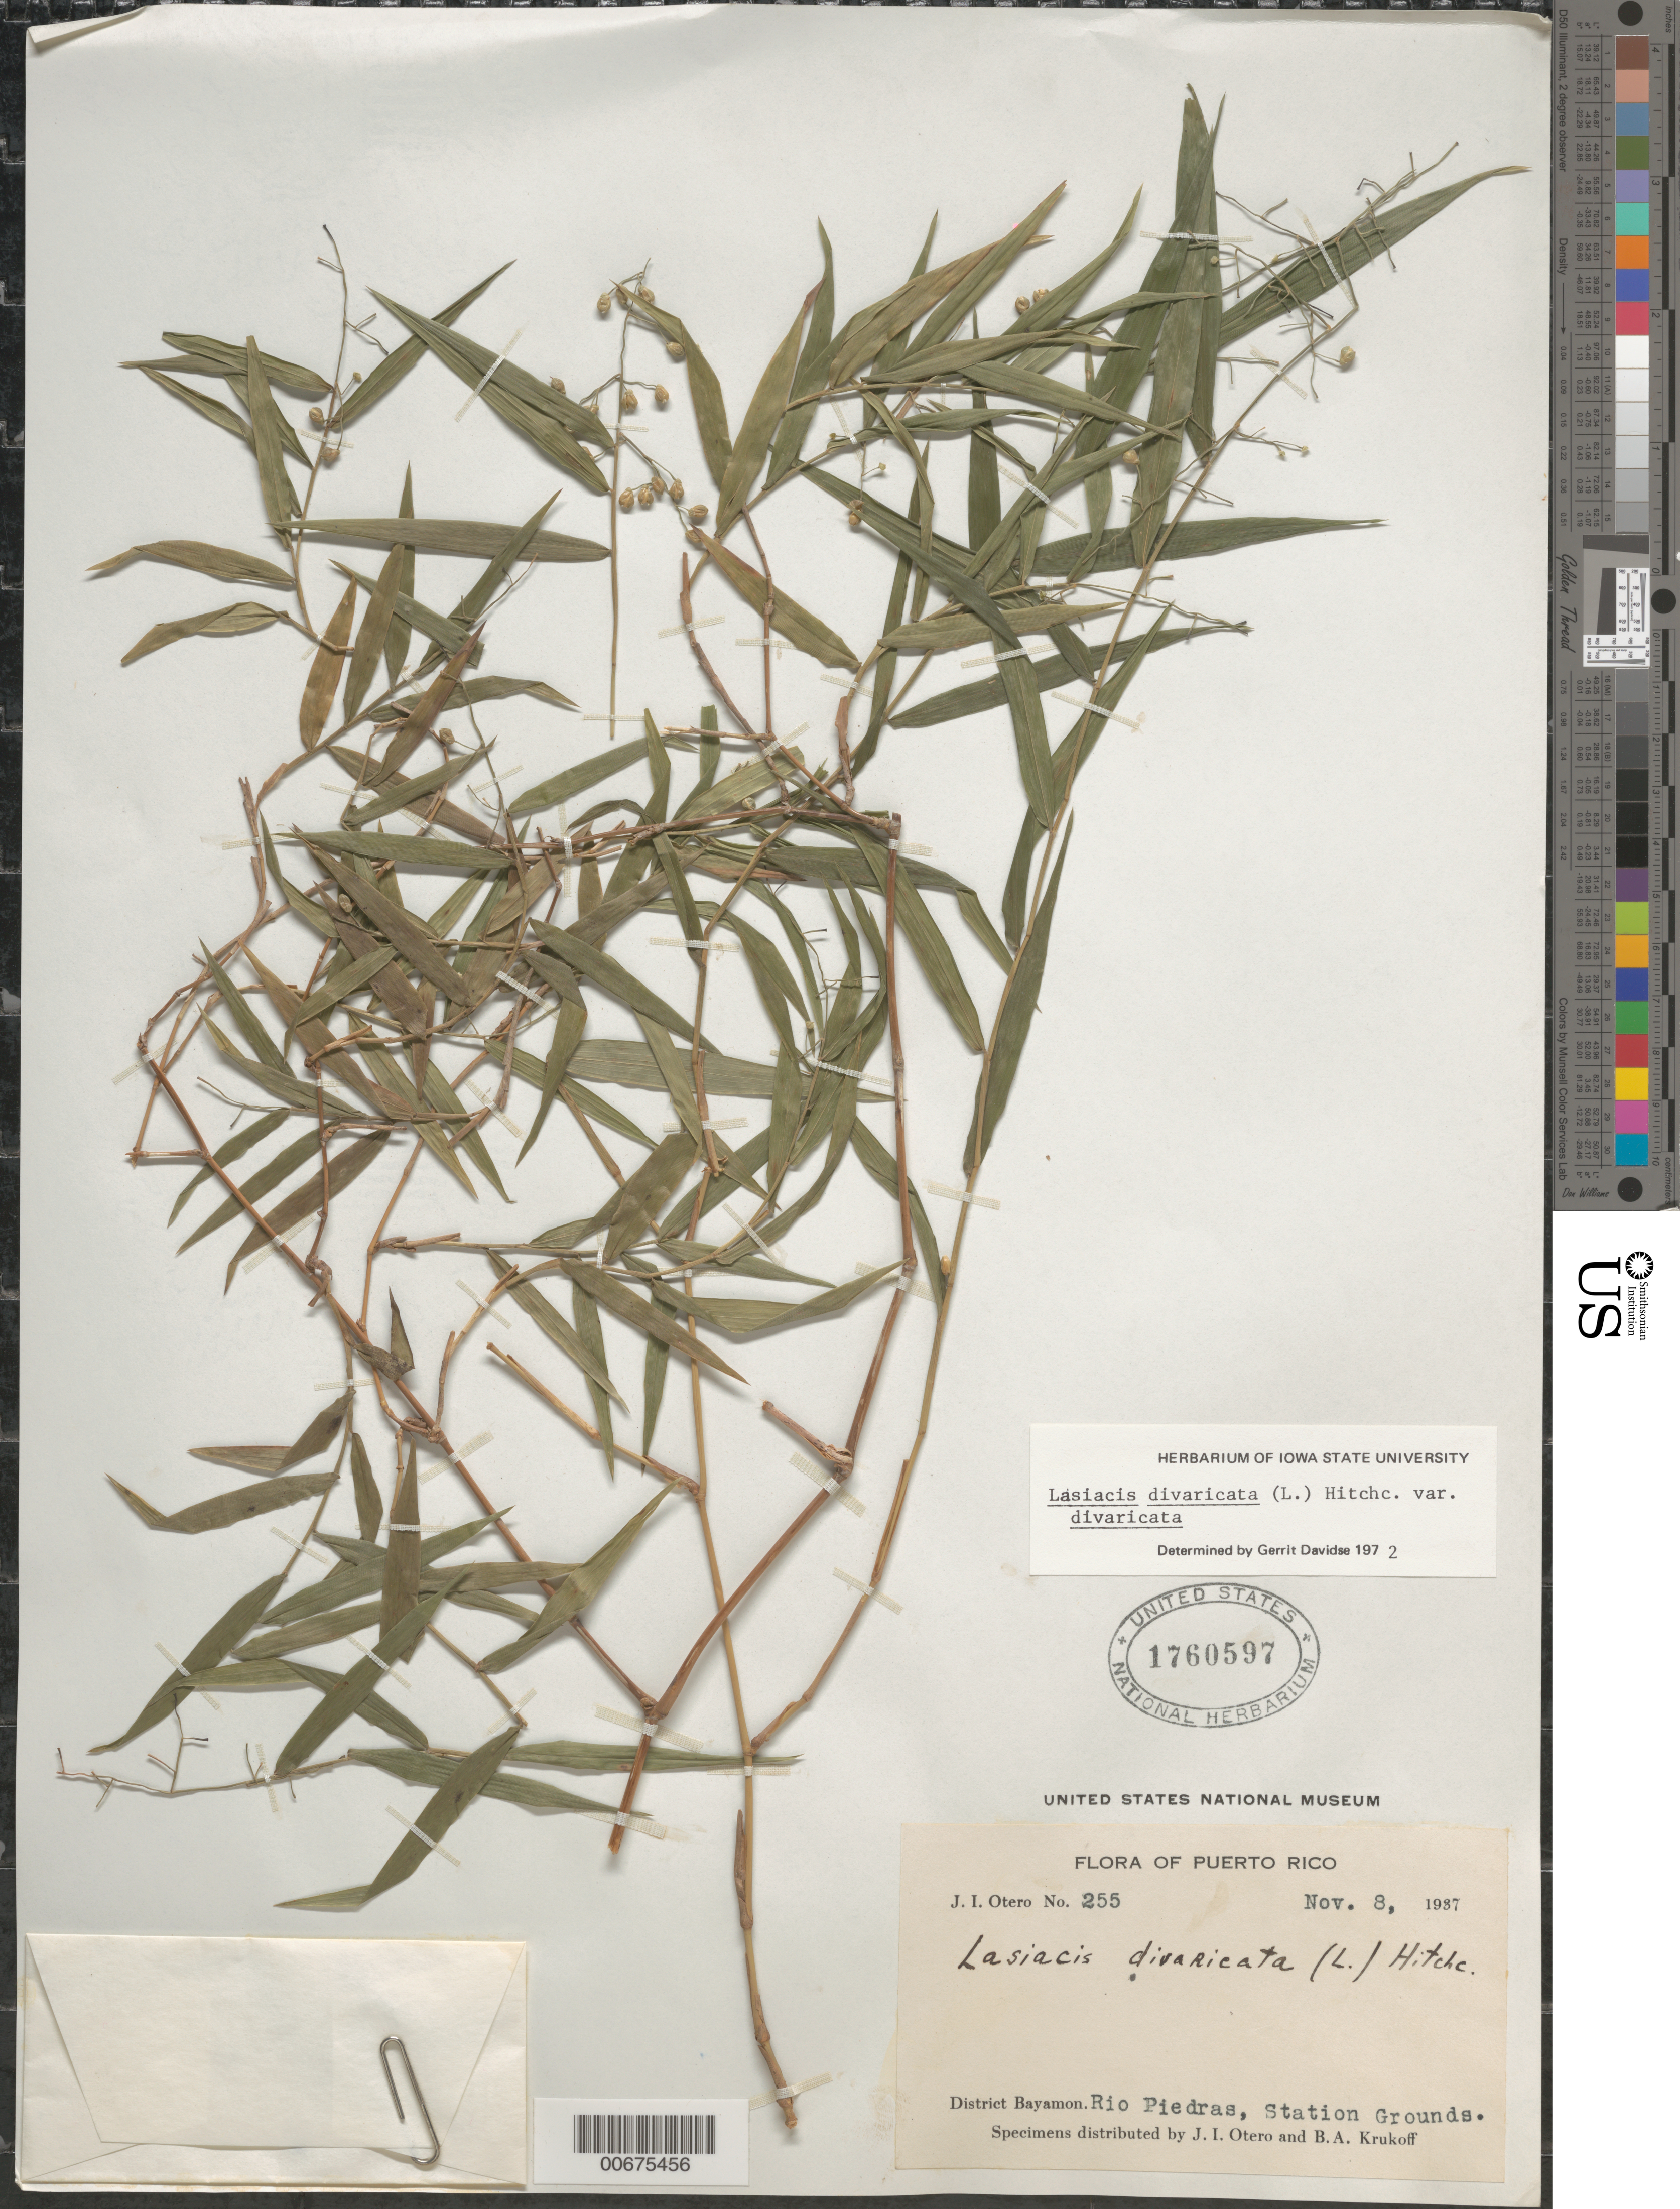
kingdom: Plantae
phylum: Tracheophyta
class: Liliopsida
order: Poales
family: Poaceae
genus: Lasiacis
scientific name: Lasiacis divaricata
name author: (L.) Hitchc.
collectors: J. Otero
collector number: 255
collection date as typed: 08 Nov 1937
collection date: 1937-11-08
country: Puerto Rico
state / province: San Juan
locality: District Bayamon, Rio Piedras, Station grounds.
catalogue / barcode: US 1760597